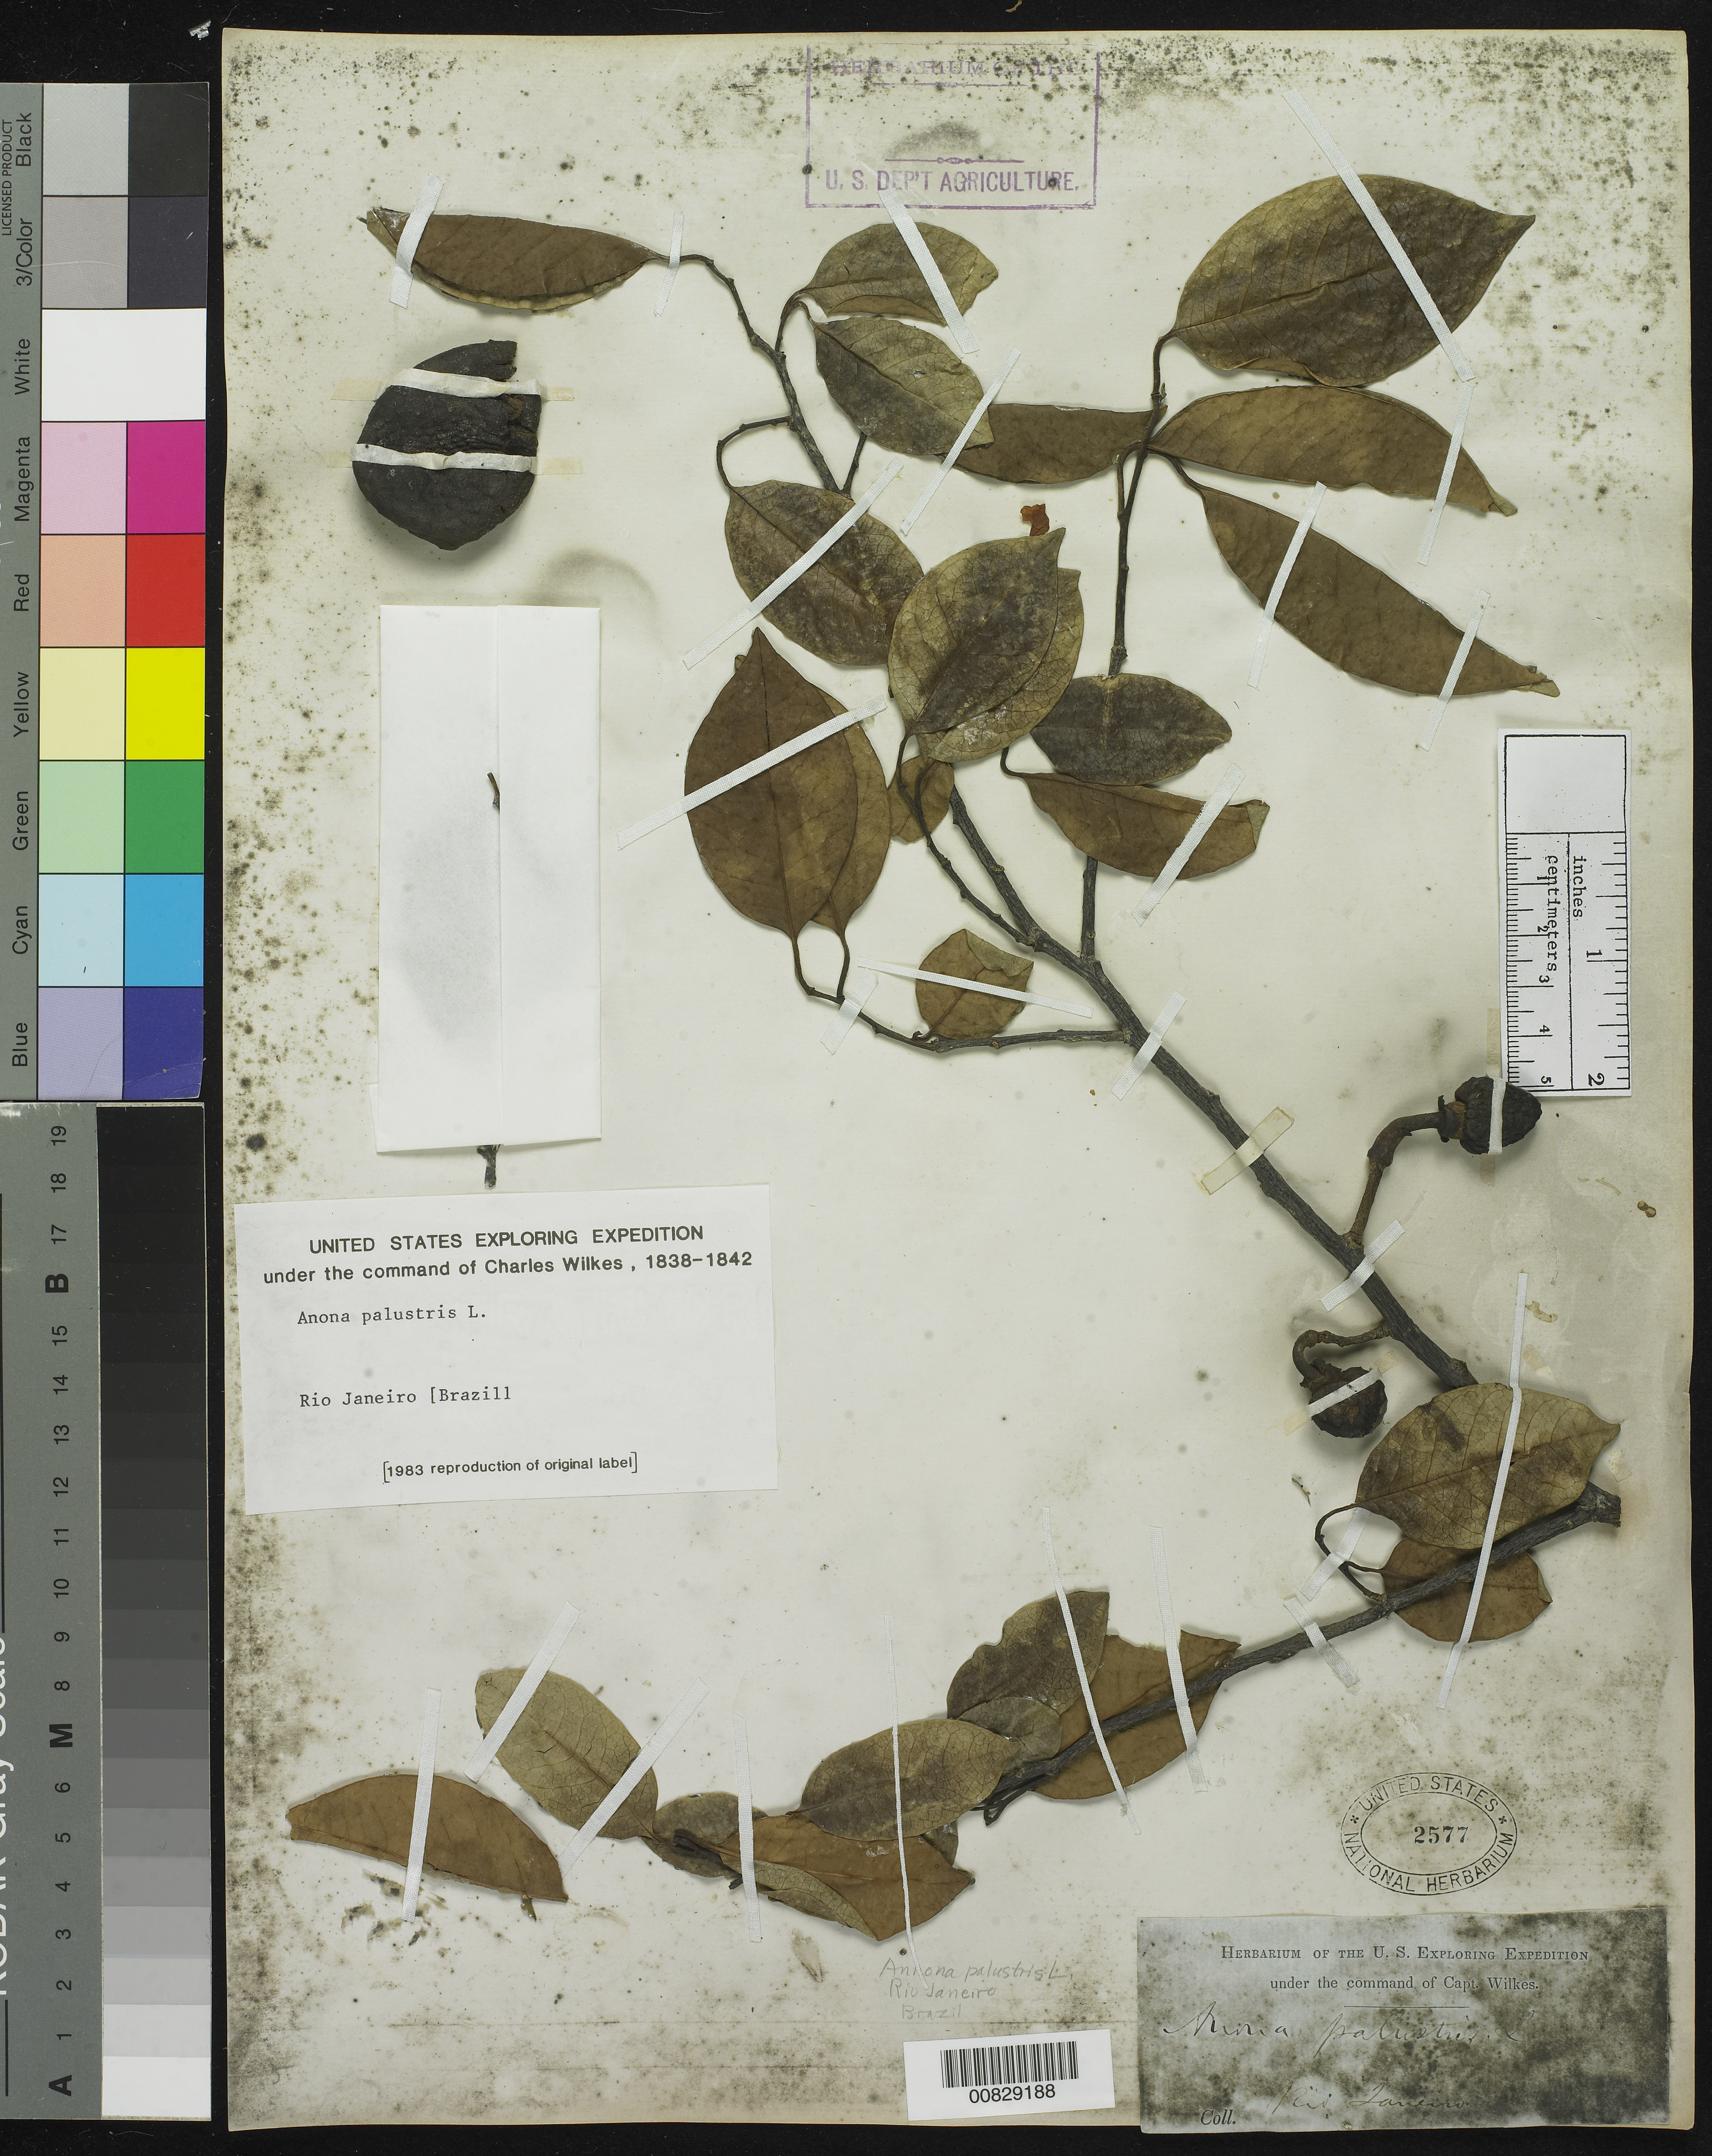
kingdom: Plantae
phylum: Tracheophyta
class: Magnoliopsida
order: Magnoliales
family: Annonaceae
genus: Annona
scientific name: Annona palustris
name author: L.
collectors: Wilkes Explor. Exped.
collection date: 1838/1842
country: Brazil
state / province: Rio de Janeiro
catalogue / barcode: US 2577